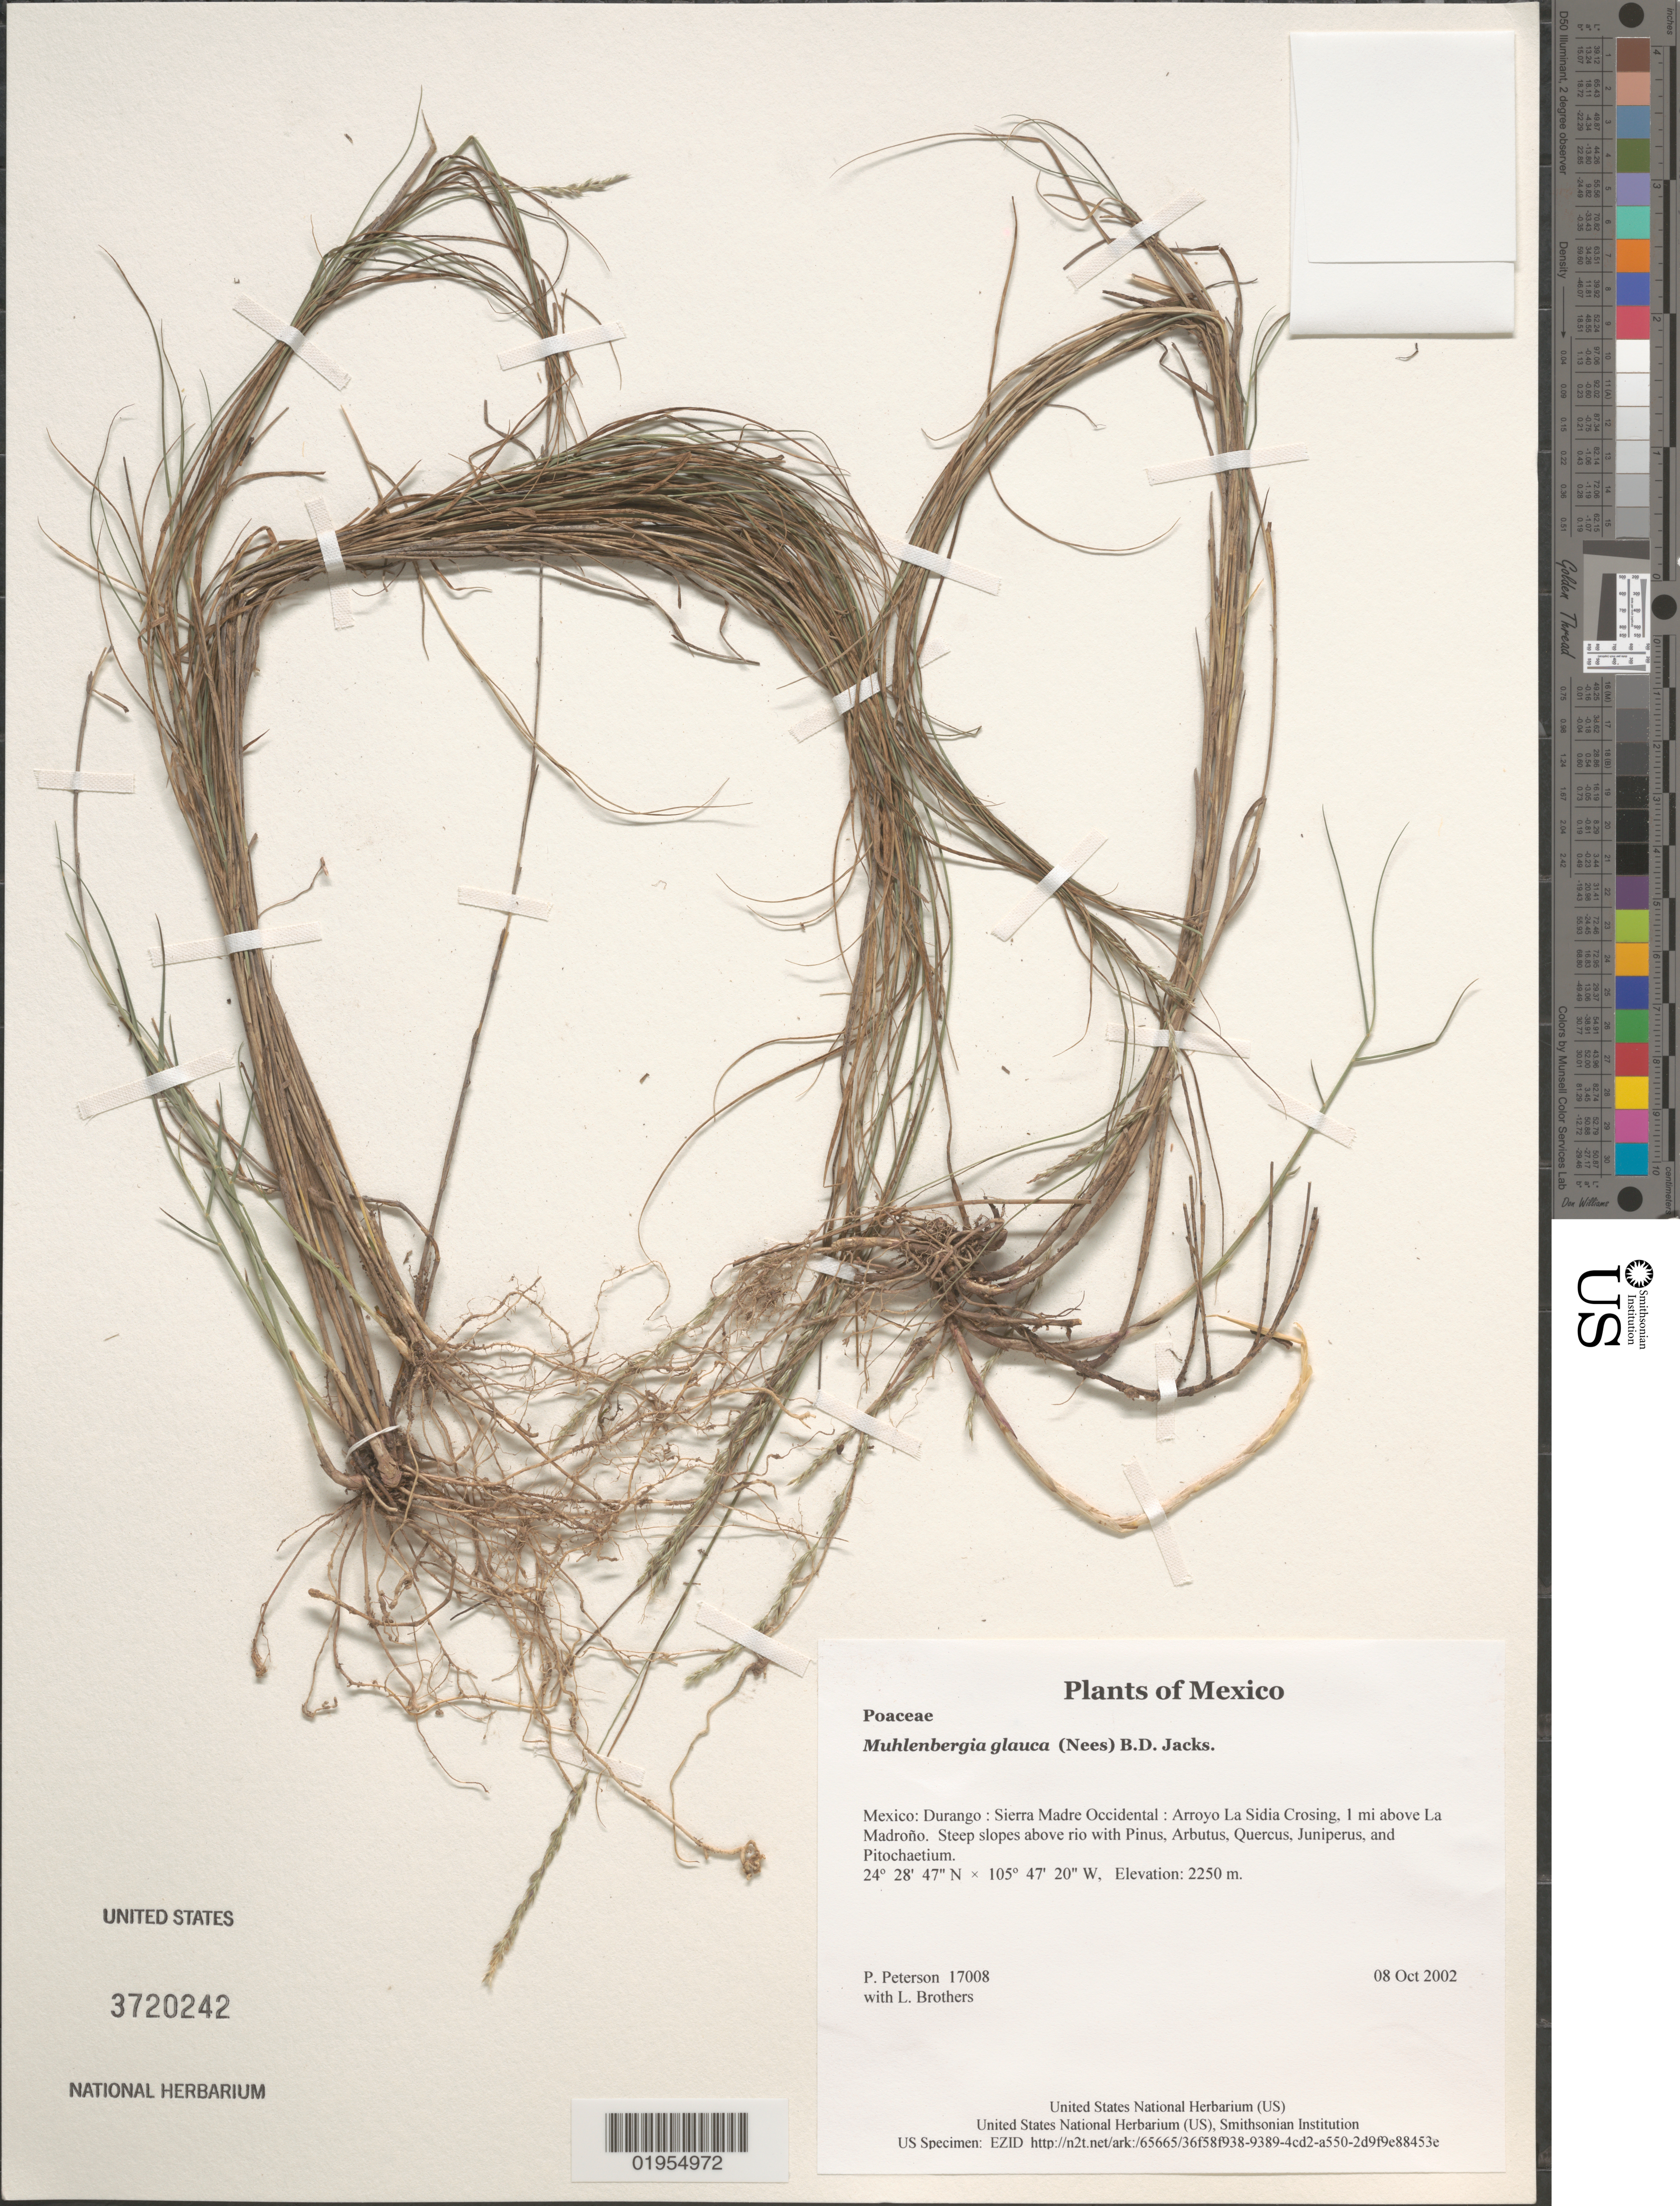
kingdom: Plantae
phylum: Tracheophyta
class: Liliopsida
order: Poales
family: Poaceae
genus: Muhlenbergia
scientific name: Muhlenbergia glauca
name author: (Nees) Mez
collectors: P. M. Peterson & L. E. Brothers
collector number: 17008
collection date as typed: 08 Oct 2002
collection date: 2002-10-08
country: Mexico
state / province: Durango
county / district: Sierra Madre Occidental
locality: Arroyo La Sidia Crosing, 1 mi above La Madroño. Steep slopes above rio with Pinus, Arbutus, Quercus, Juniperus, and Pitochaetium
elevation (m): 2250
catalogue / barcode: US 3720242